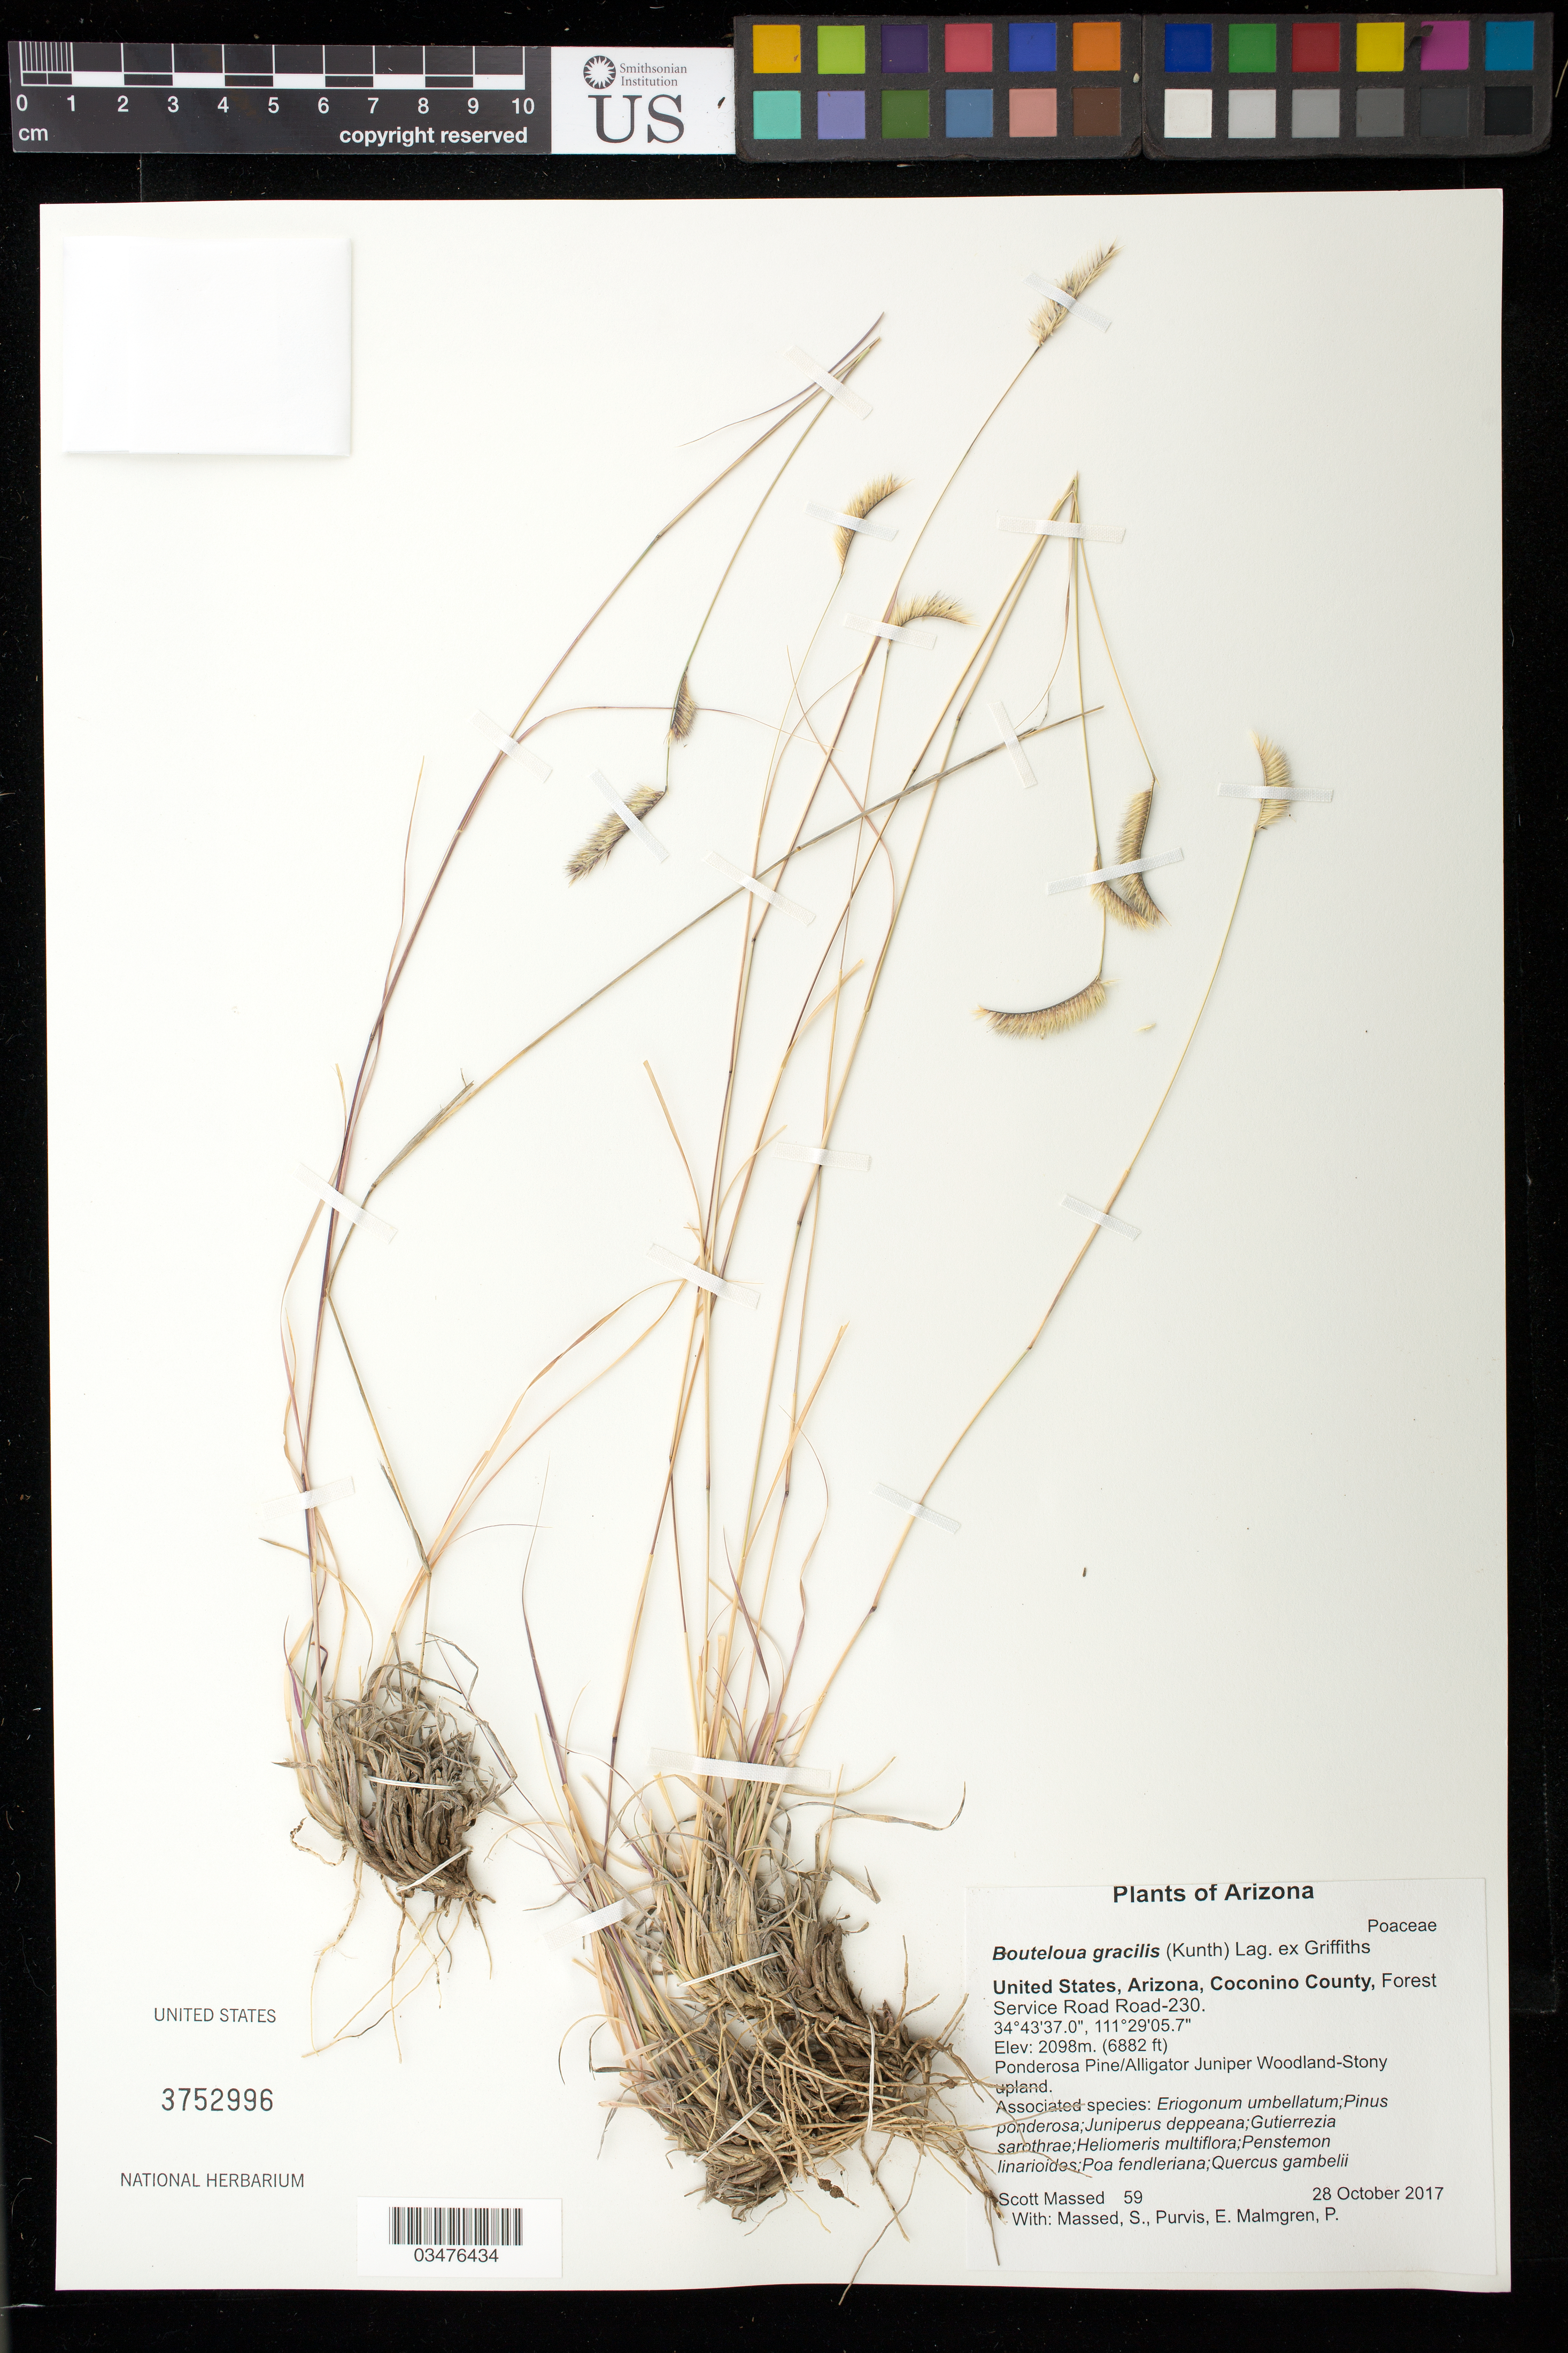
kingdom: Plantae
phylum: Tracheophyta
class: Liliopsida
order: Poales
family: Poaceae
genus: Bouteloua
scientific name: Bouteloua gracilis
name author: (Kunth) Lag. ex Griffiths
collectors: S. Massed, E. Purvis & P. Malmgren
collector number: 59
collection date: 2017-10-28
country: United States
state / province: Arizona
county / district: Coconino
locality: Coconino National Forest, FS Rd-230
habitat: Ponderosa Pine/Alligator Juniper Woodland-Stony upland. With Pinus ponderosa, Juniperus deppeana, Poa fendleriana, ect.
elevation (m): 2098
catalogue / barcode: US 3752996